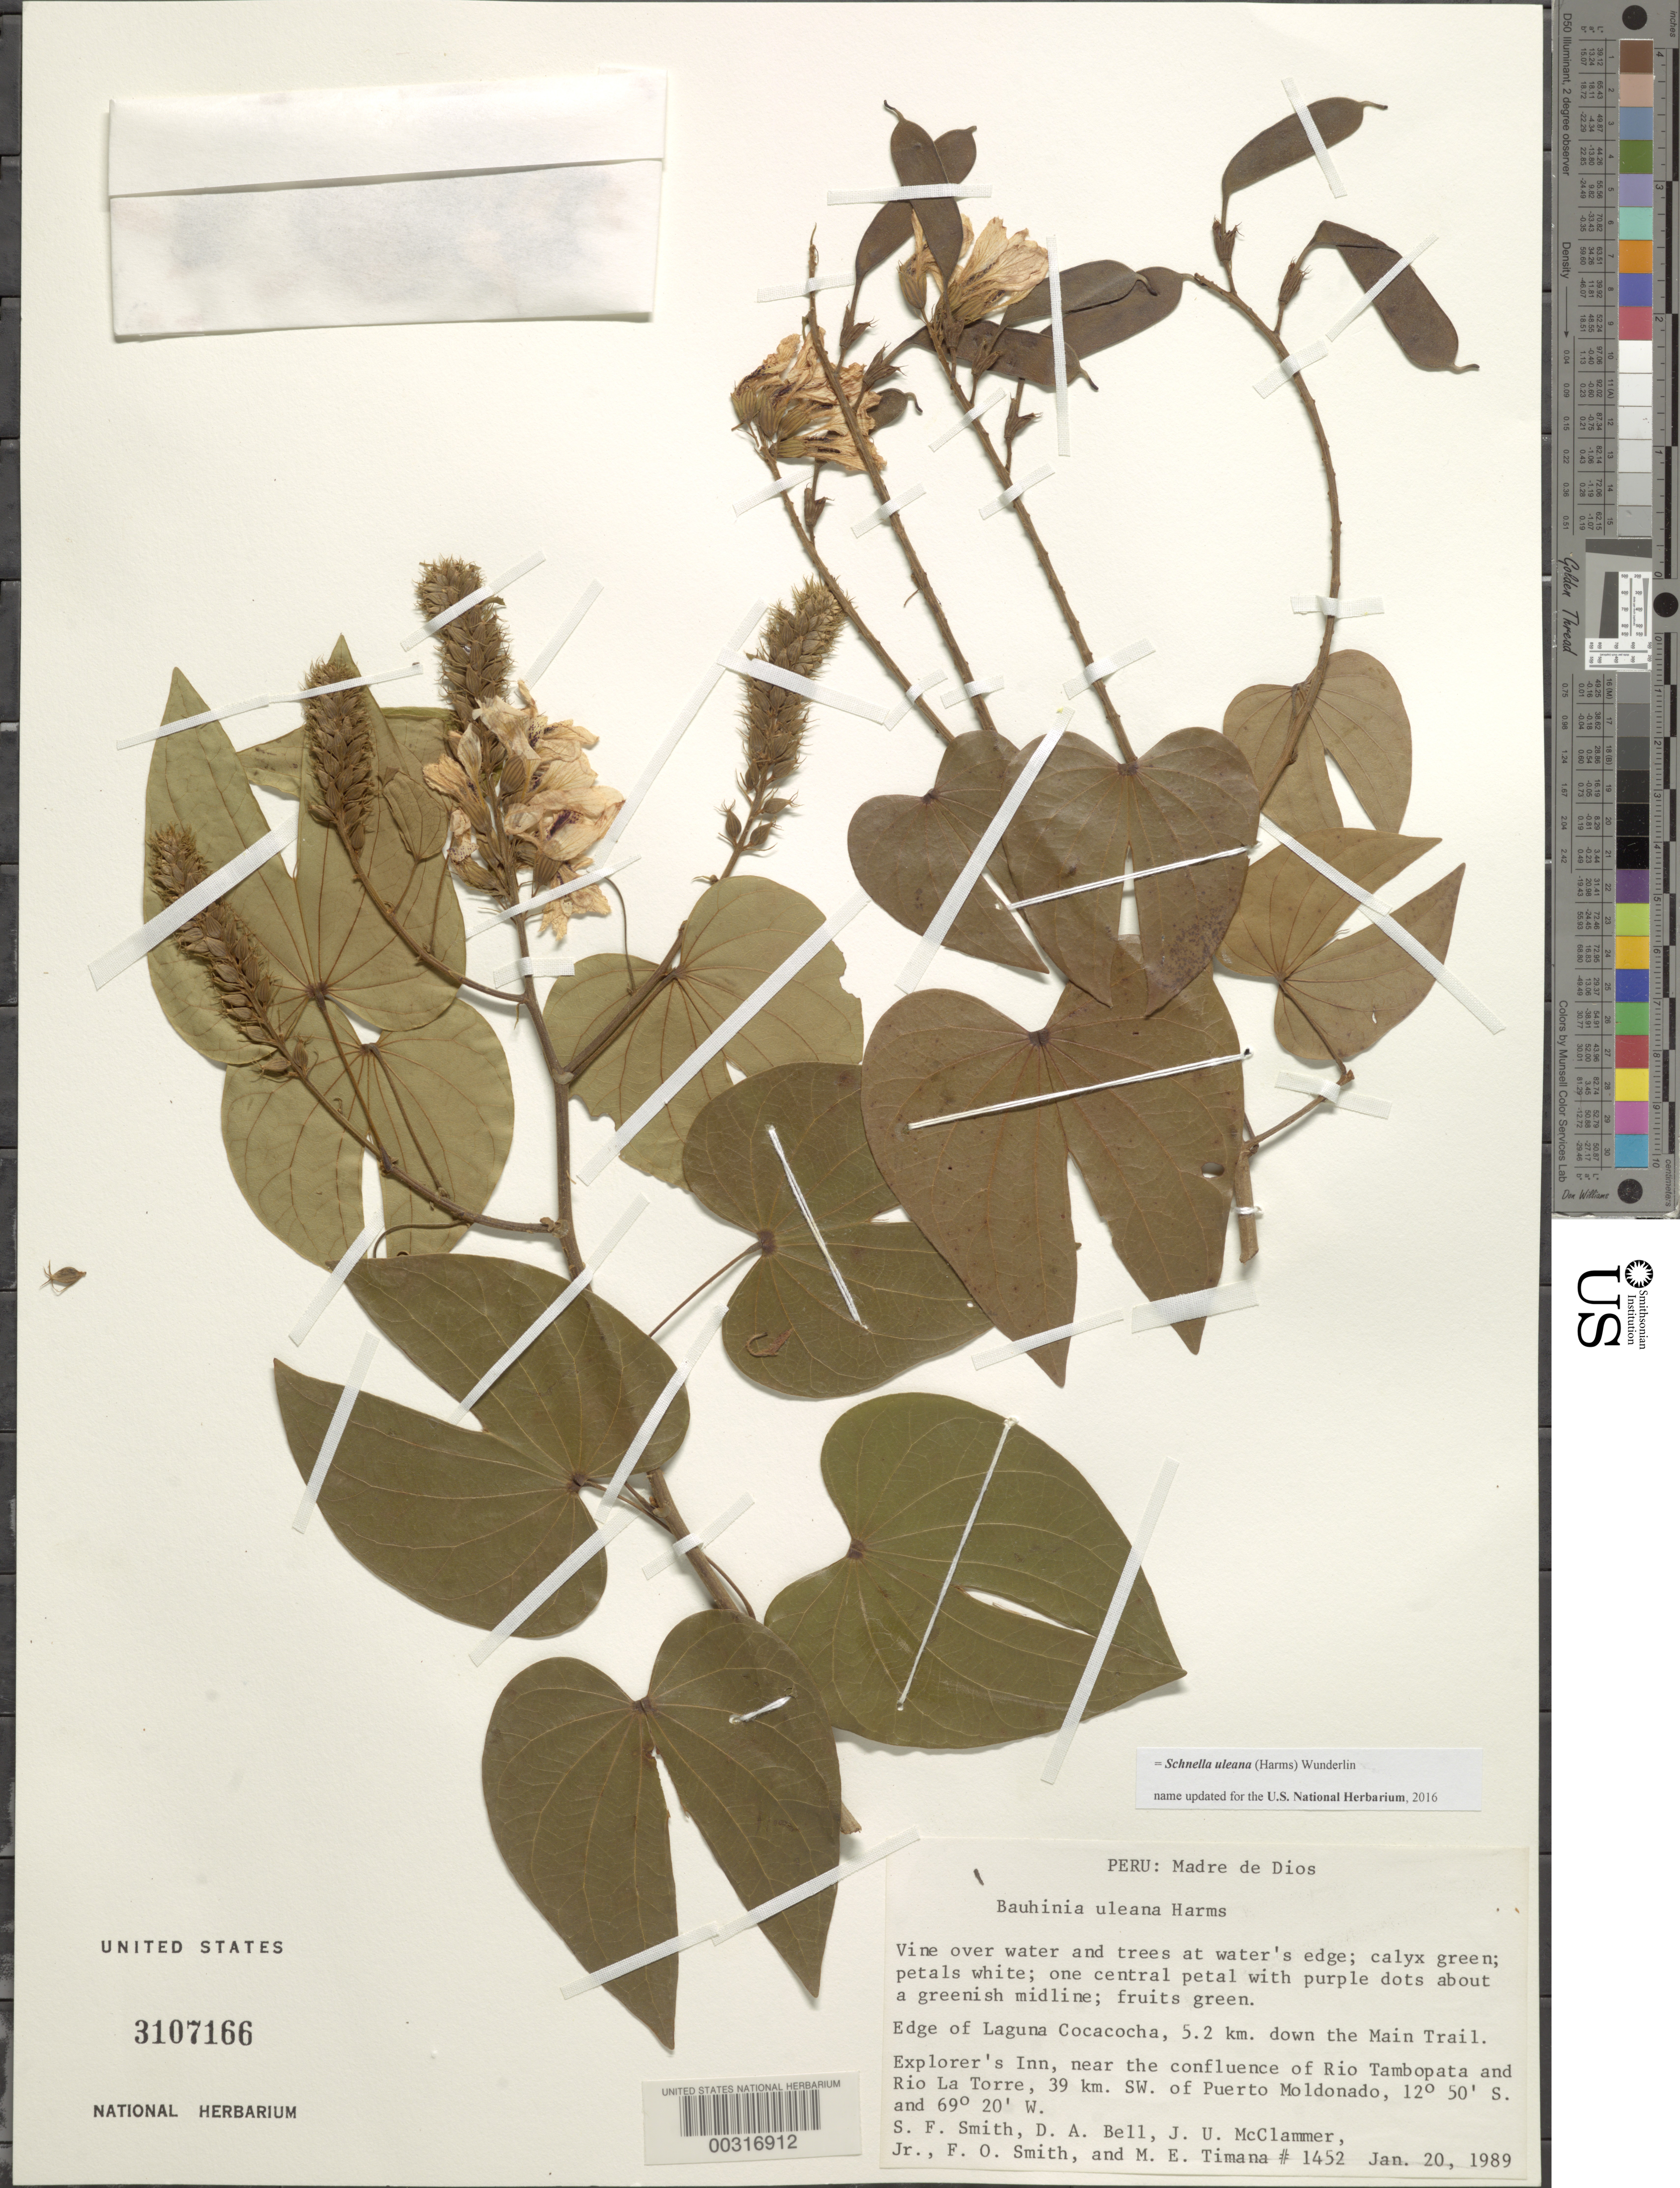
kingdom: Plantae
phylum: Tracheophyta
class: Magnoliopsida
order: Fabales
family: Fabaceae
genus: Schnella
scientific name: Schnella uleana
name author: (Harms) Wunderlin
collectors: S.F. Smith, D. A. Bell, J. Mcclammer Jr. & F. Smith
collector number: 1452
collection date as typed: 20 Jan 1989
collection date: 1989-01-20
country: Peru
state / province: Madre de Dios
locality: Edge of laguna cocacocha, 5.2 km down the main trail...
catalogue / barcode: US 3107166